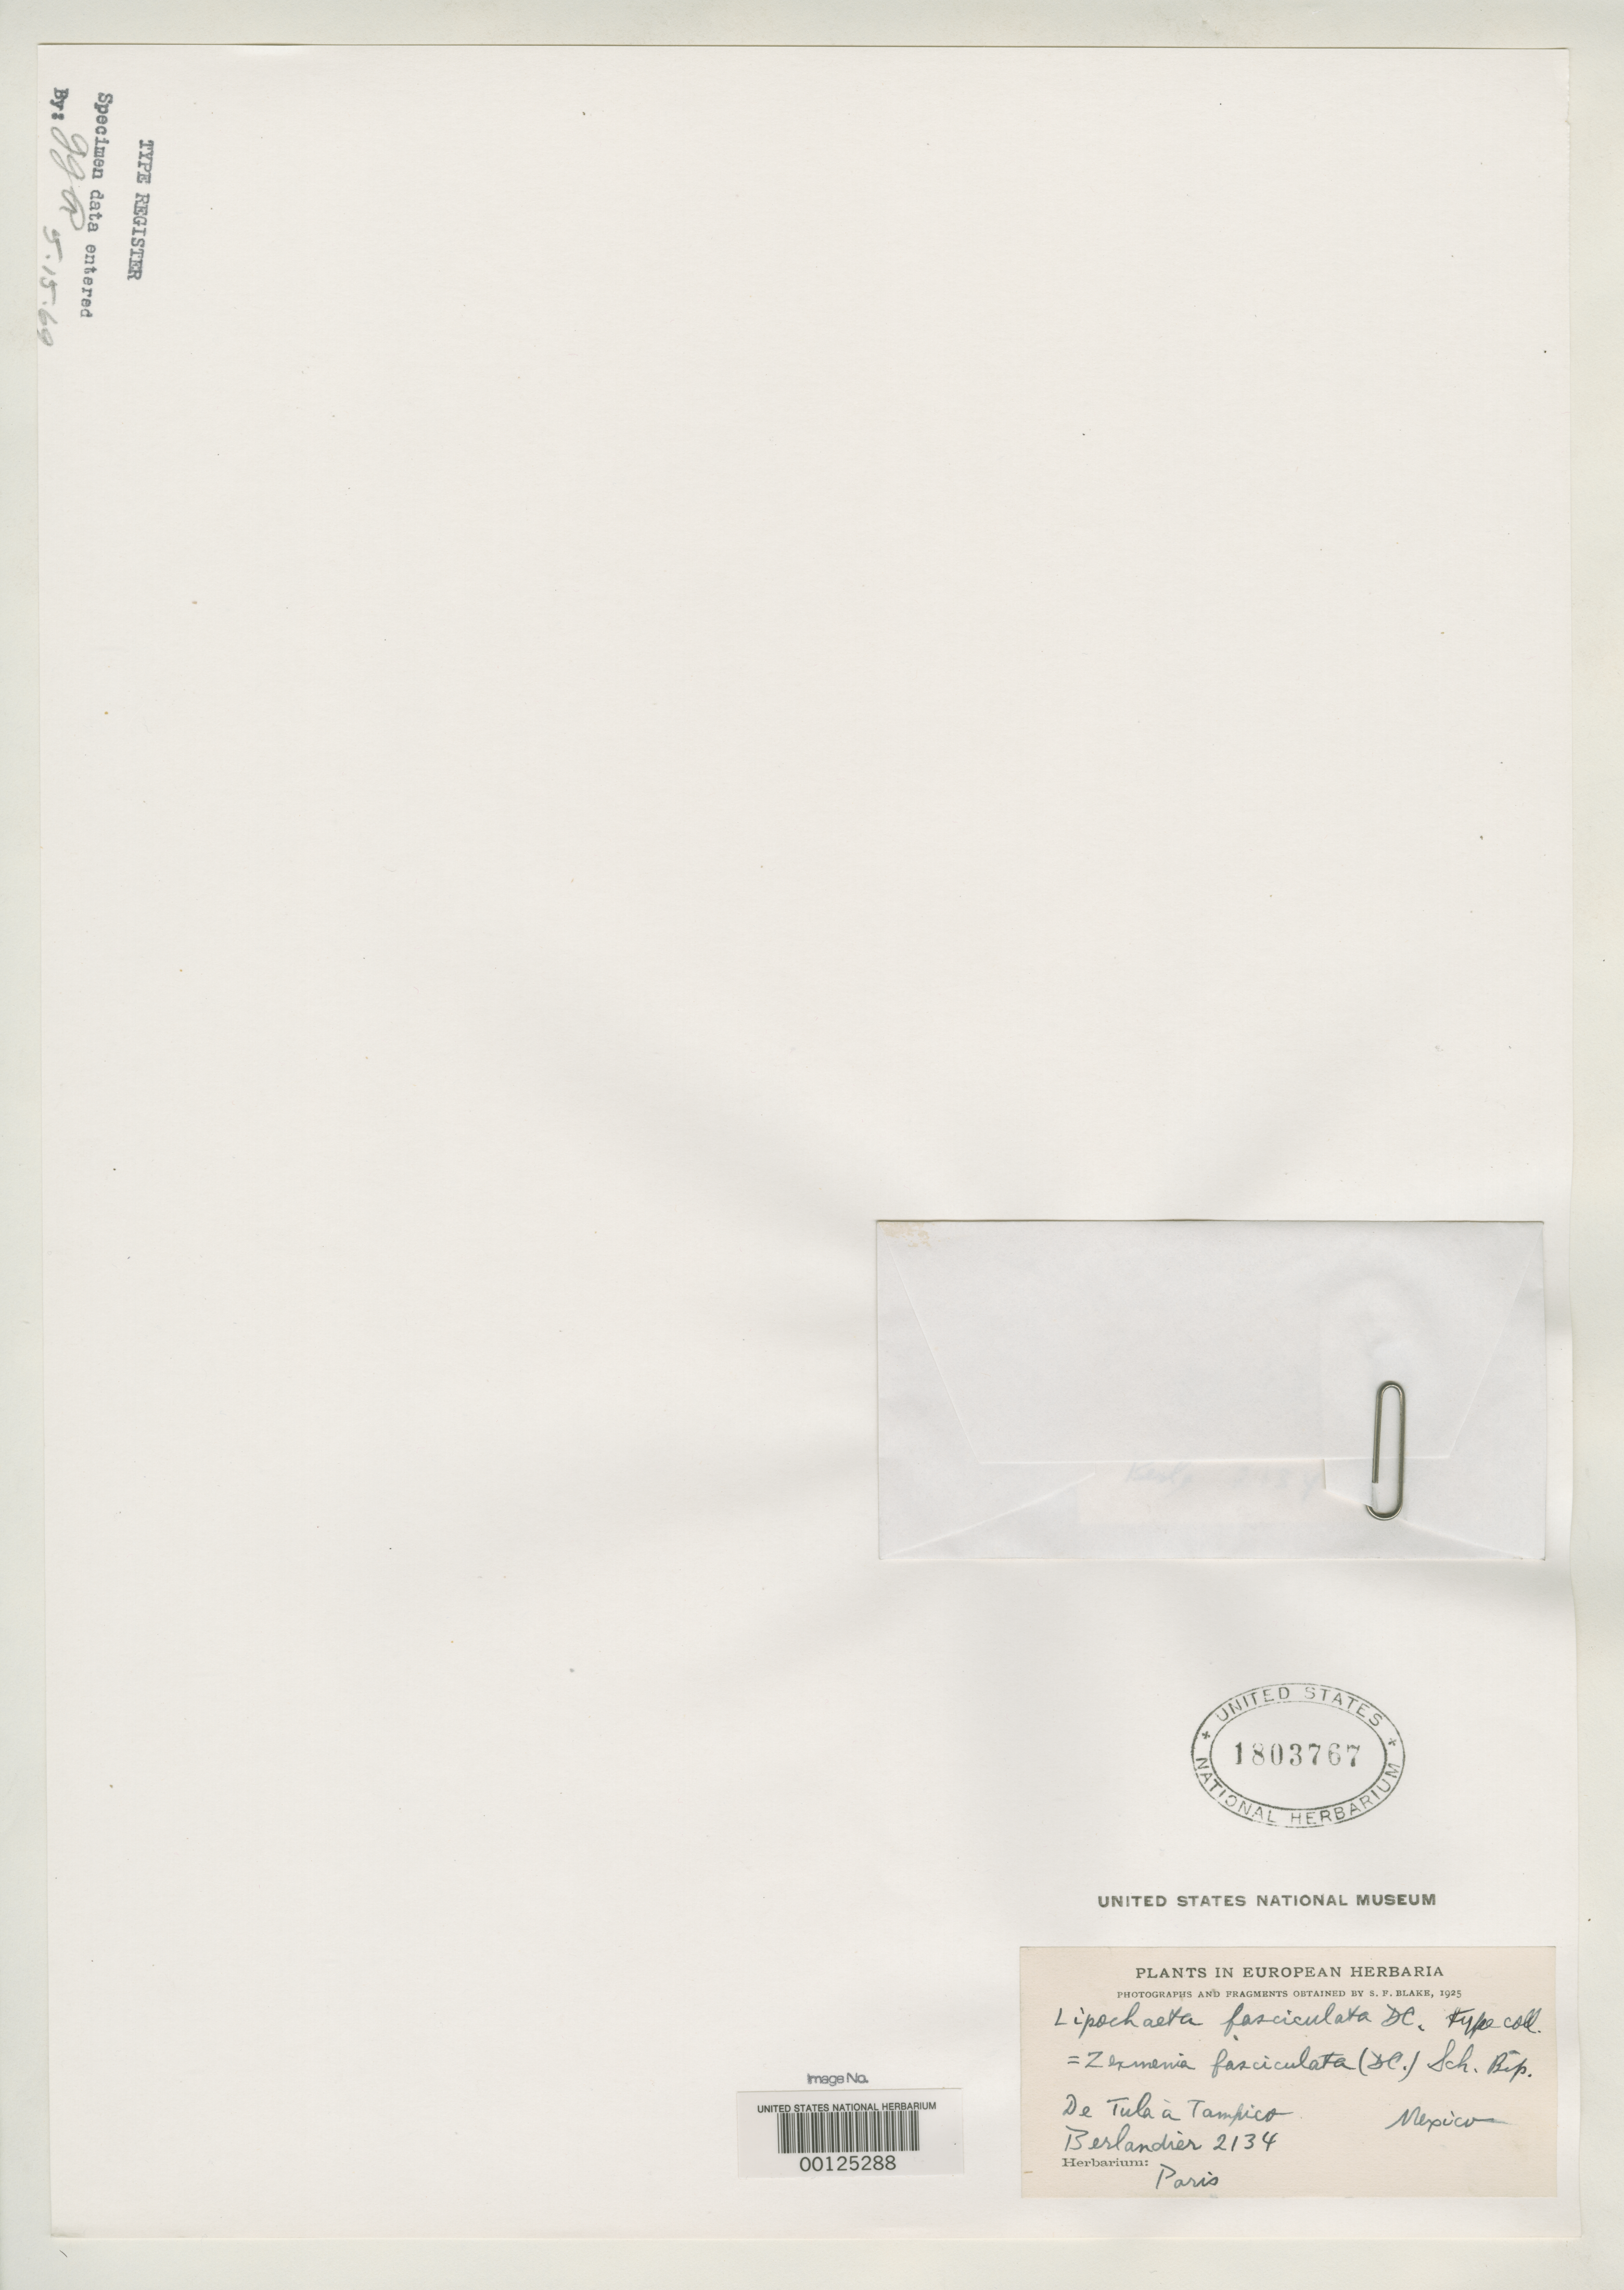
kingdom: Plantae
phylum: Tracheophyta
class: Magnoliopsida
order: Asterales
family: Asteraceae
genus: Lipochaeta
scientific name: Lipochaeta fasciculata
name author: DC.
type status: Type Fragment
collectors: J. L. Berlandier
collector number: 2134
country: Mexico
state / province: Hidalgo / Tamaulipas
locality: From Tula to Tampico.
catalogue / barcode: US 1803767